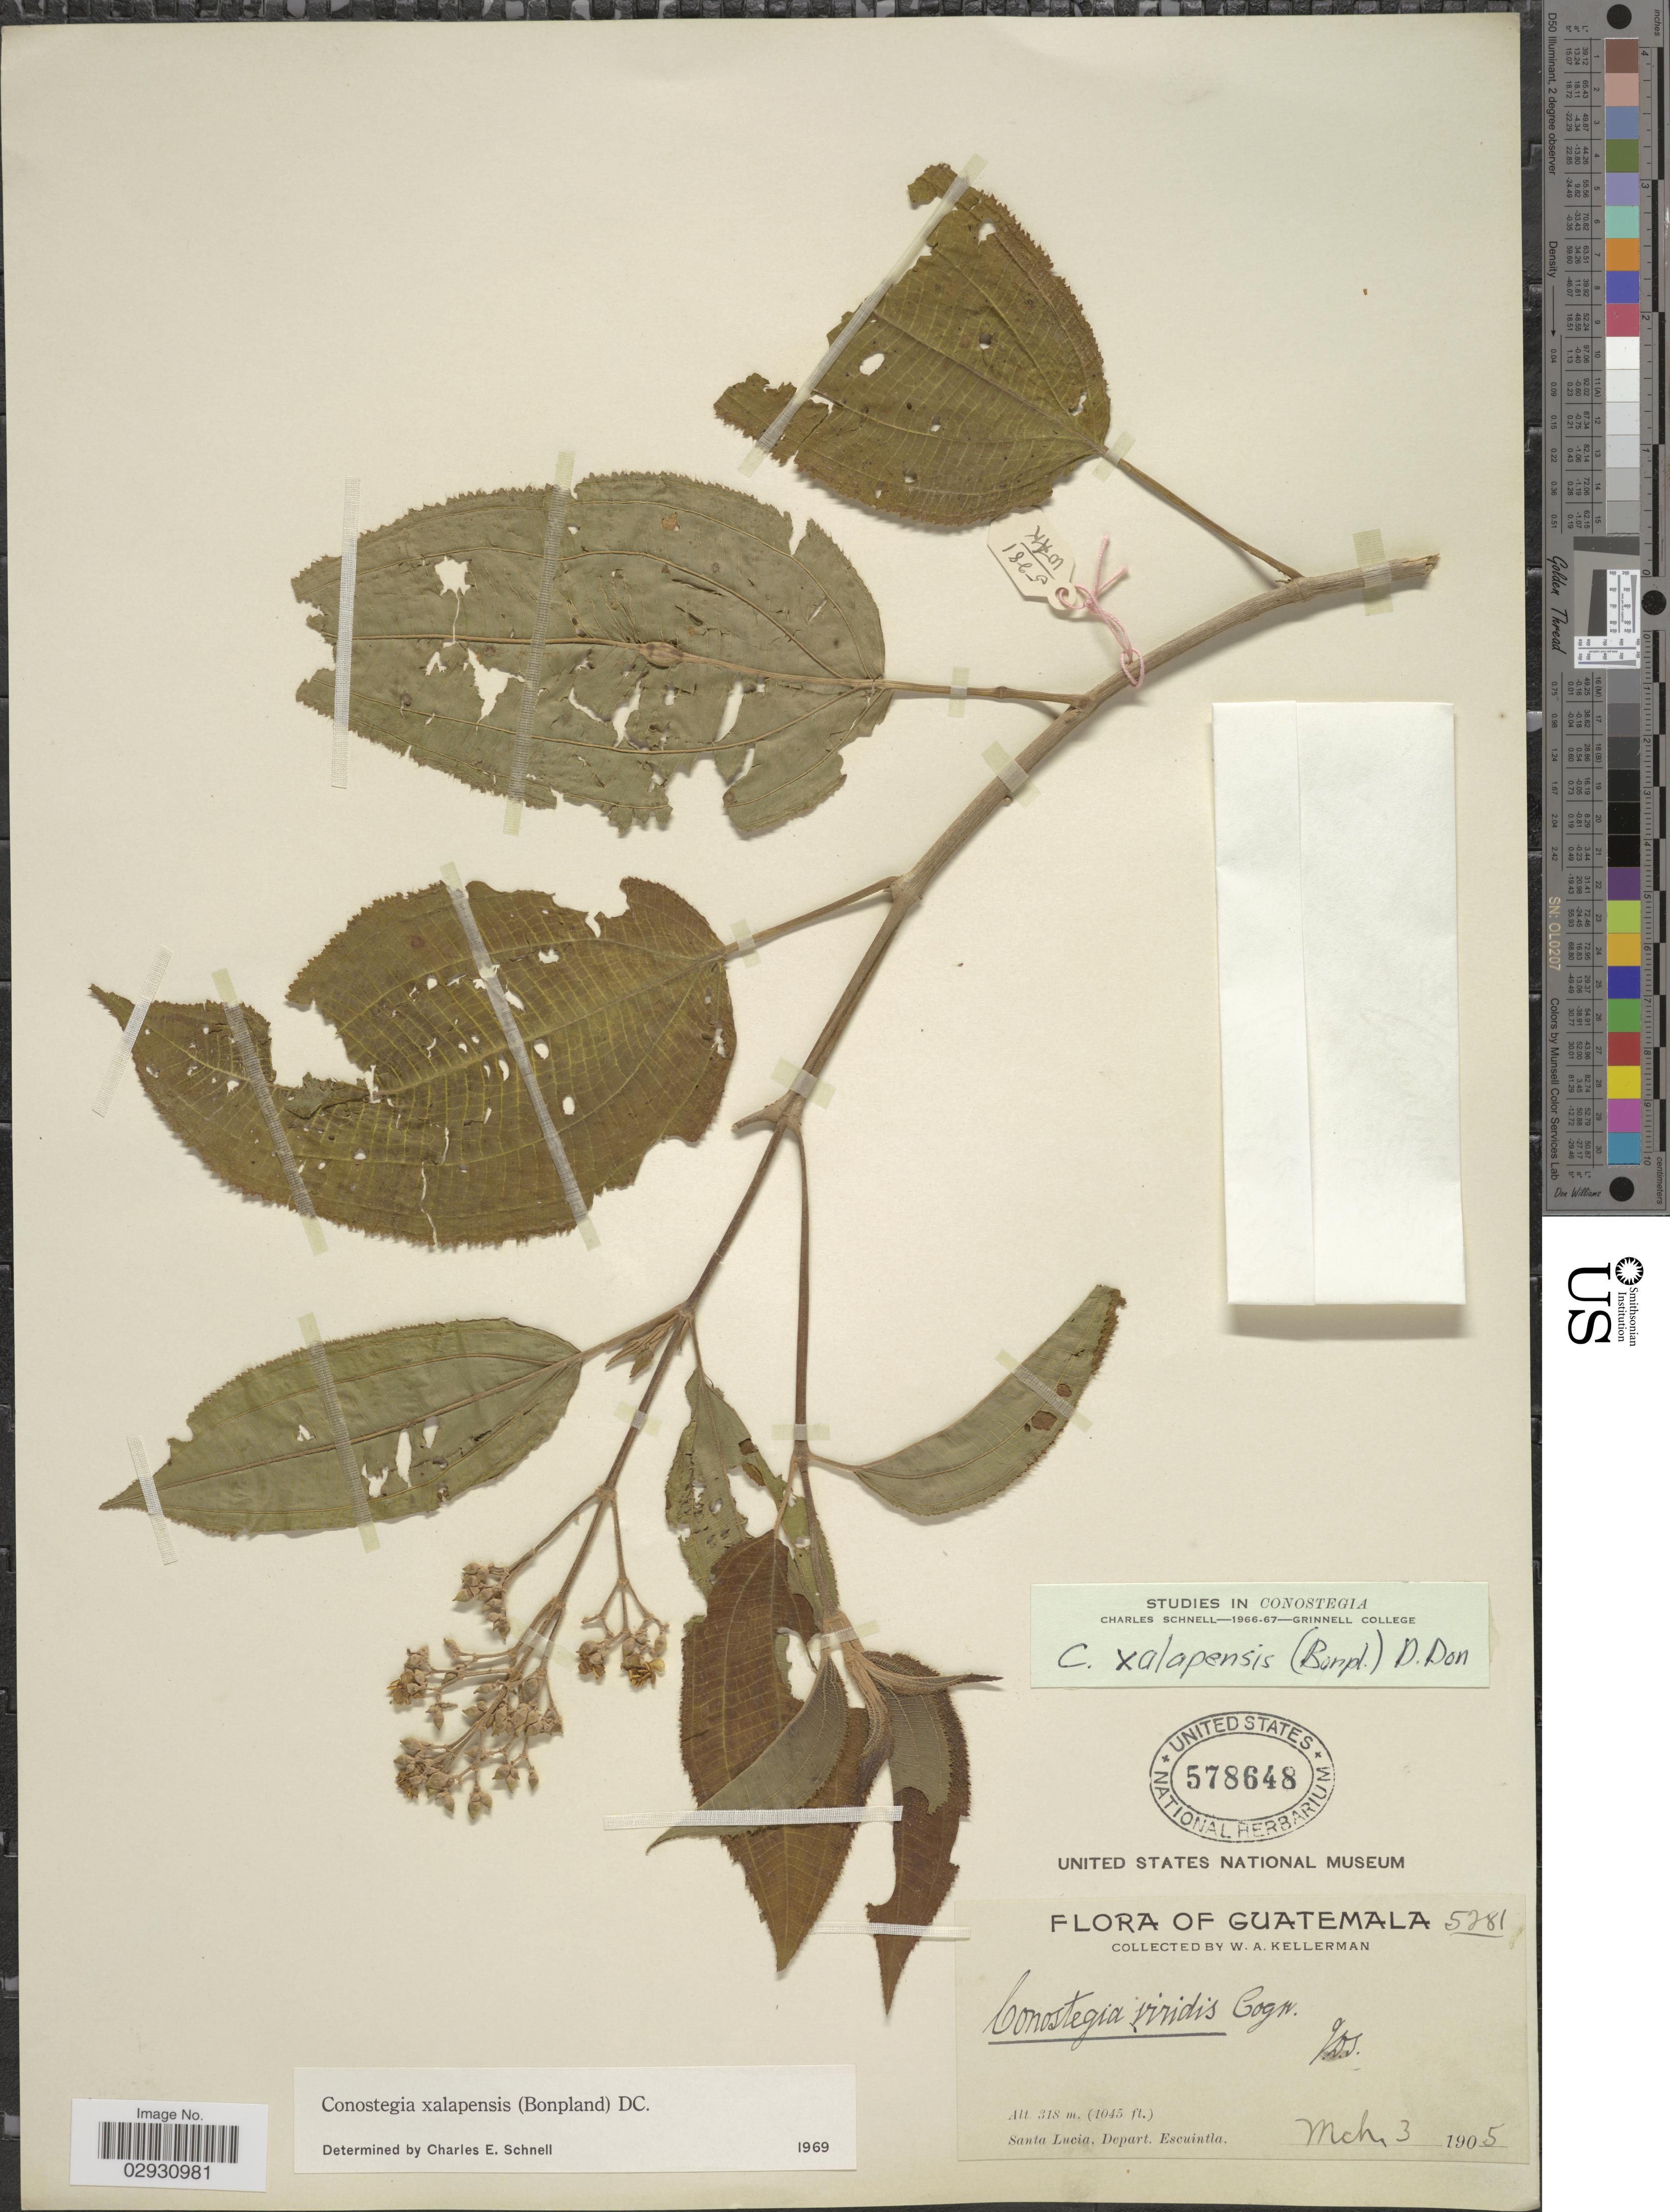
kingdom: Plantae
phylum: Tracheophyta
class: Magnoliopsida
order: Myrtales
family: Melastomataceae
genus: Conostegia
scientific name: Conostegia quadrangularis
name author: Schltdl. ex Steud.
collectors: W. Kellerman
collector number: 5281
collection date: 1905-03-03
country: Guatemala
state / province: Escuintla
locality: Santa Lucia. Depart. Escuintla.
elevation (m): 318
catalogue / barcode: US 578648